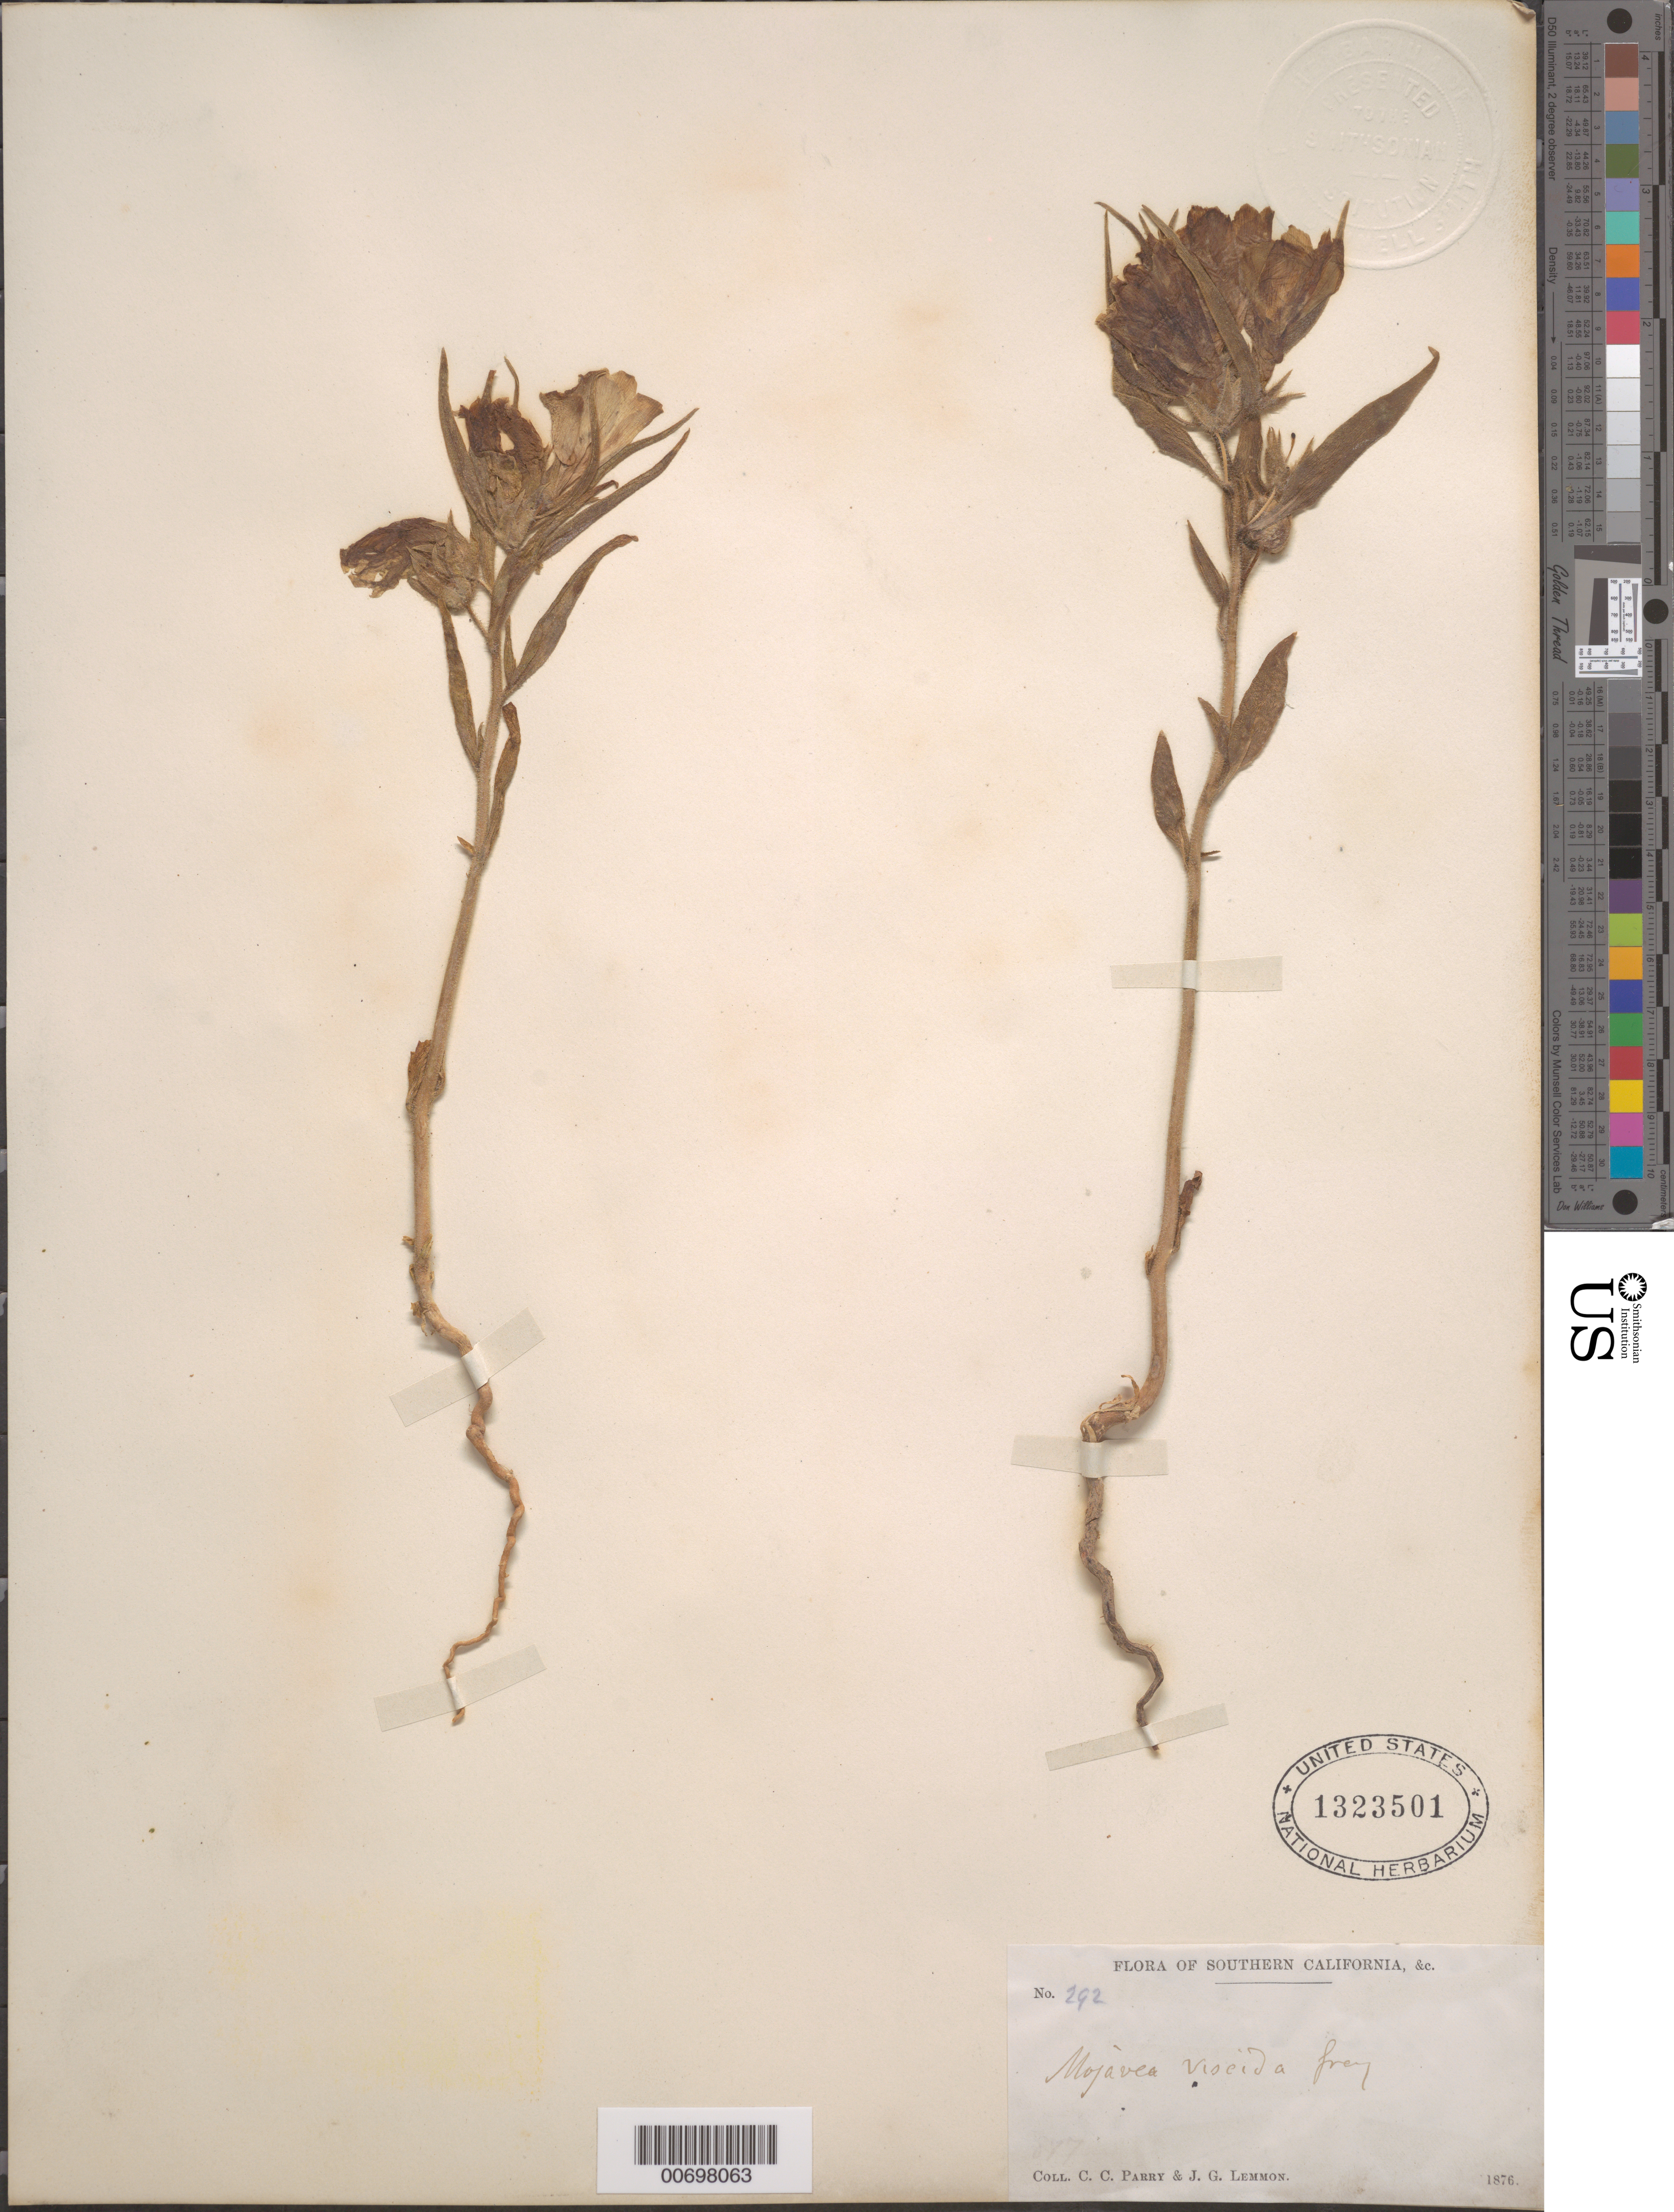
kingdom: Plantae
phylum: Tracheophyta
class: Magnoliopsida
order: Lamiales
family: Plantaginaceae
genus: Mohavea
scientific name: Mohavea confertiflora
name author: (A. DC.) A. Heller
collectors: C. C. Parry & J. G. Lemmon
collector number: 292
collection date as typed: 1876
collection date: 1876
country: United States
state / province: California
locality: Southern.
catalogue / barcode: US 1323501